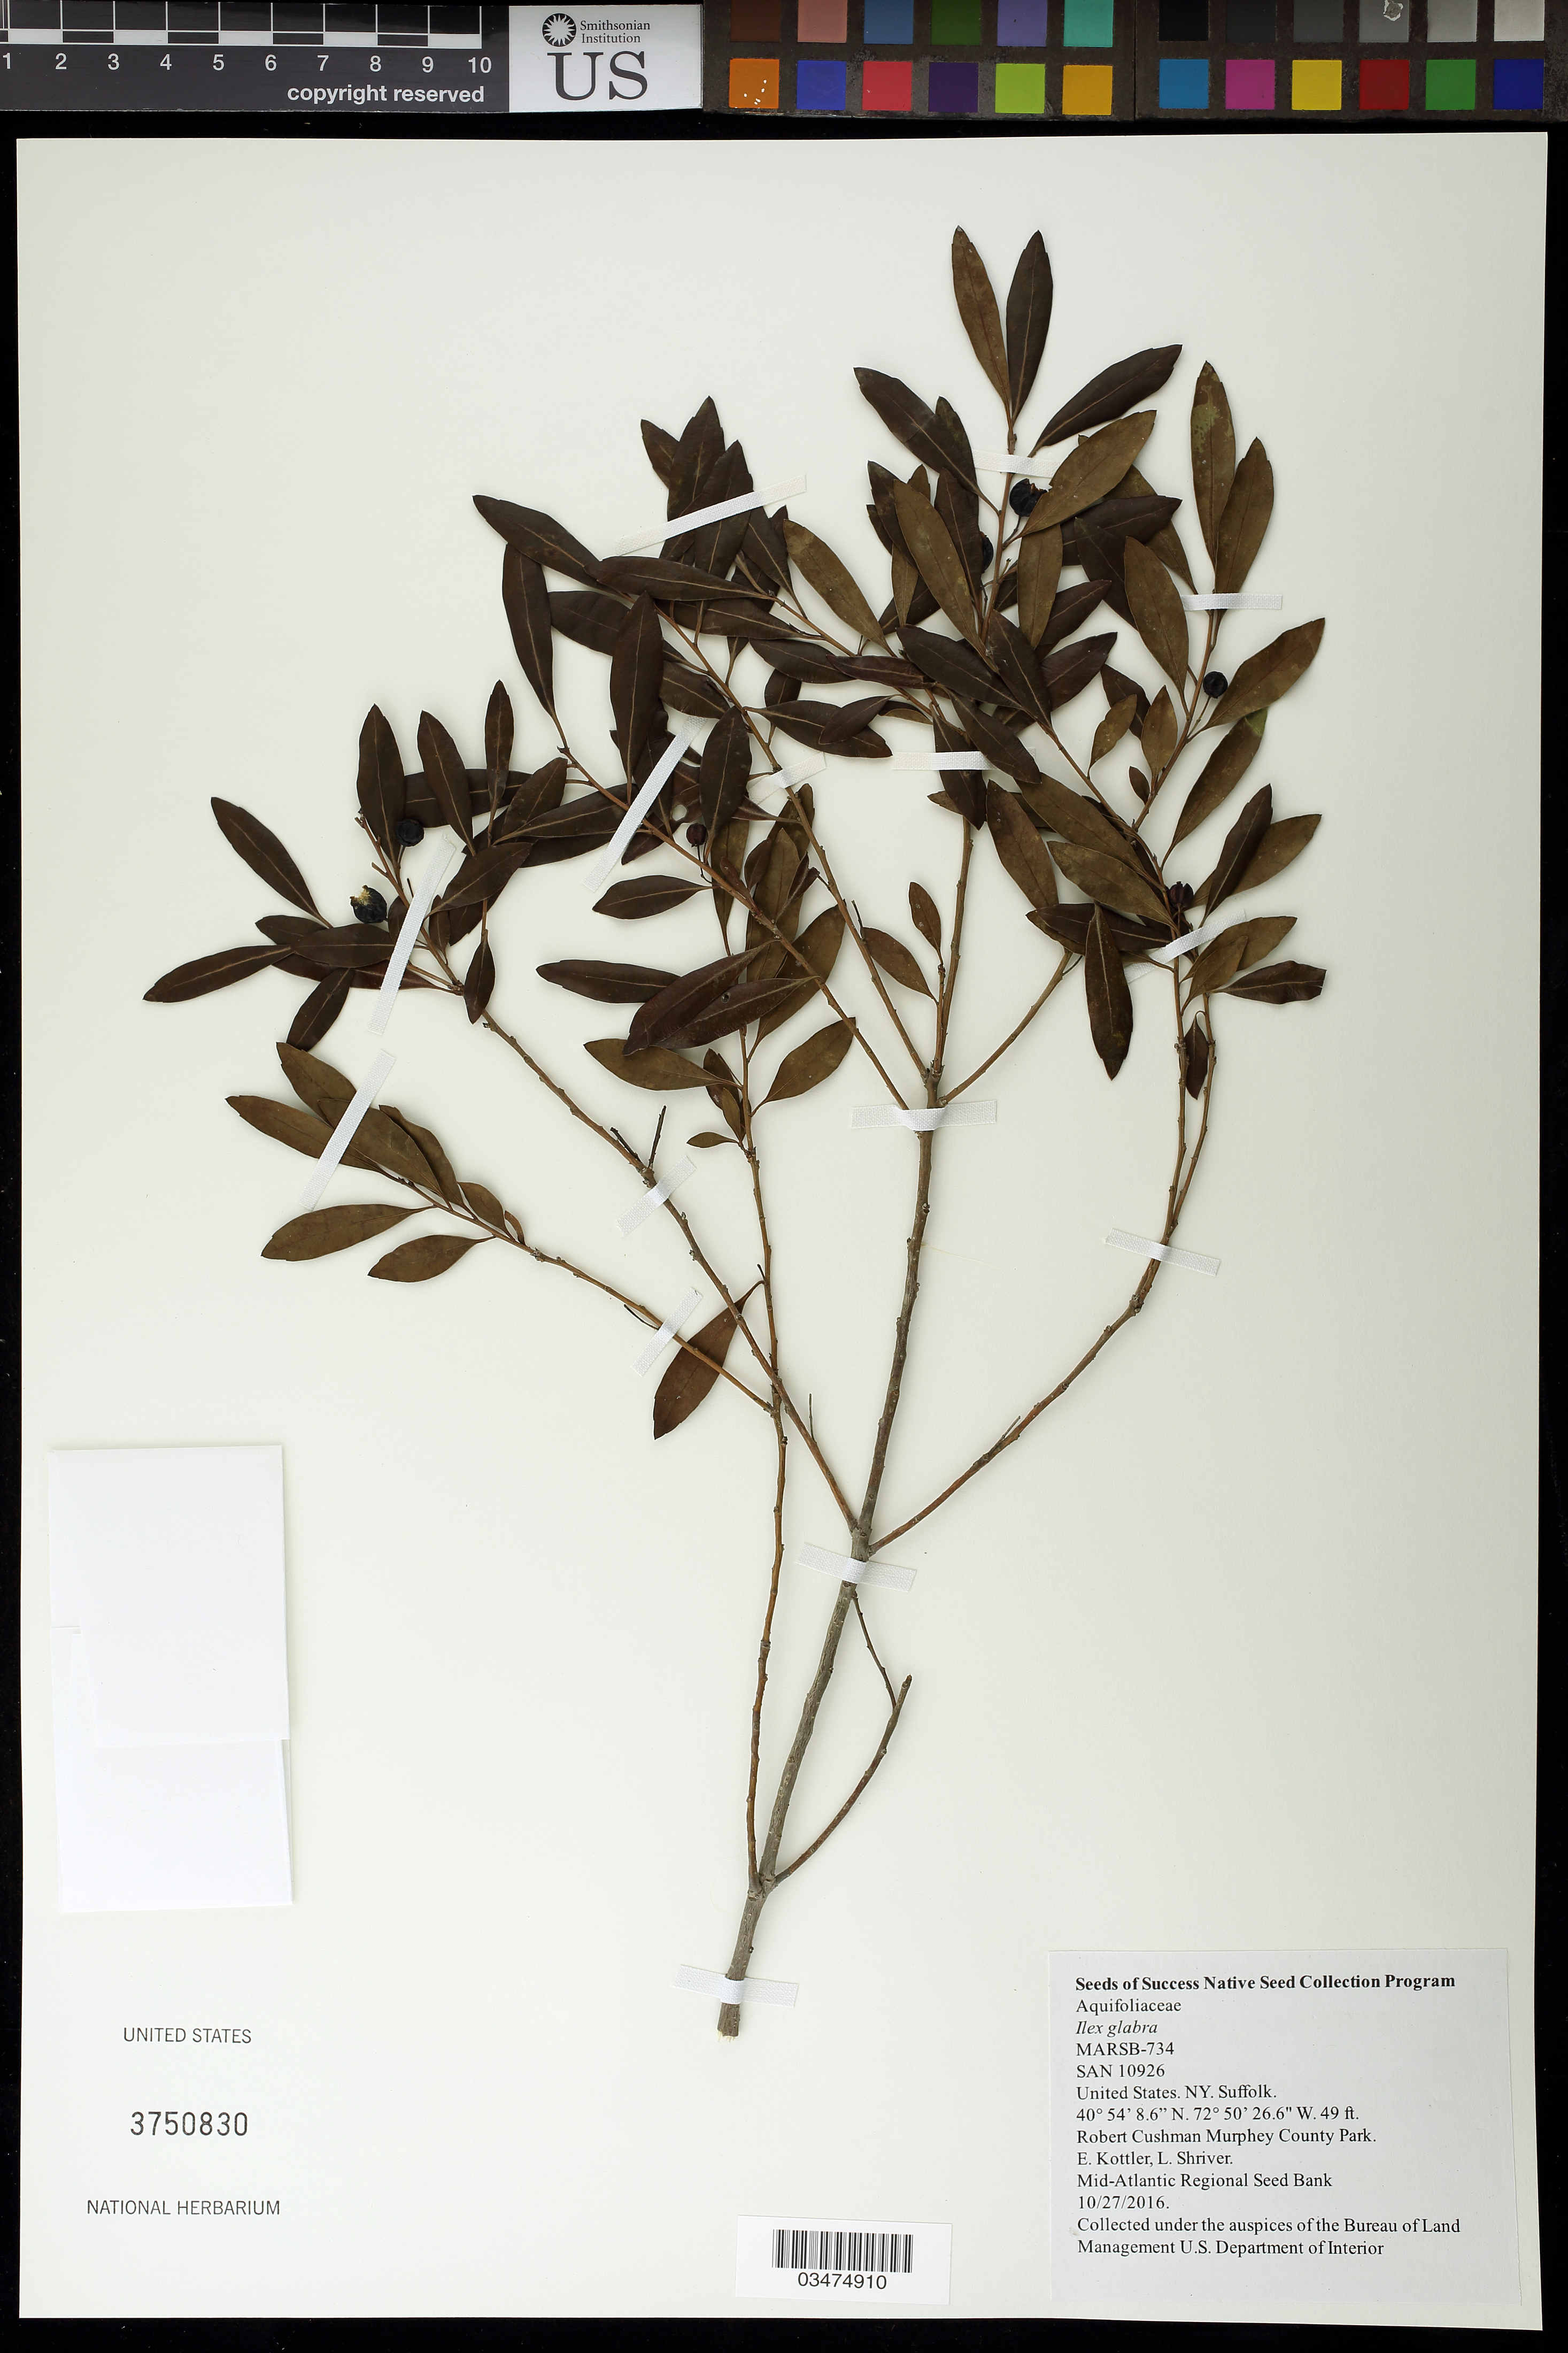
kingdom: Plantae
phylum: Tracheophyta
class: Magnoliopsida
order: Aquifoliales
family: Aquifoliaceae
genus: Ilex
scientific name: Ilex glabra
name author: (L.) A. Gray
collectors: E. Kottler & L. Shriver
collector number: MARSB-734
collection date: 2016-10-27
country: United States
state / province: New York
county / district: Suffolk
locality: Robert Cushman Murphey County Park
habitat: pine barren pond edge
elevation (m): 15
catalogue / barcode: US 3750830